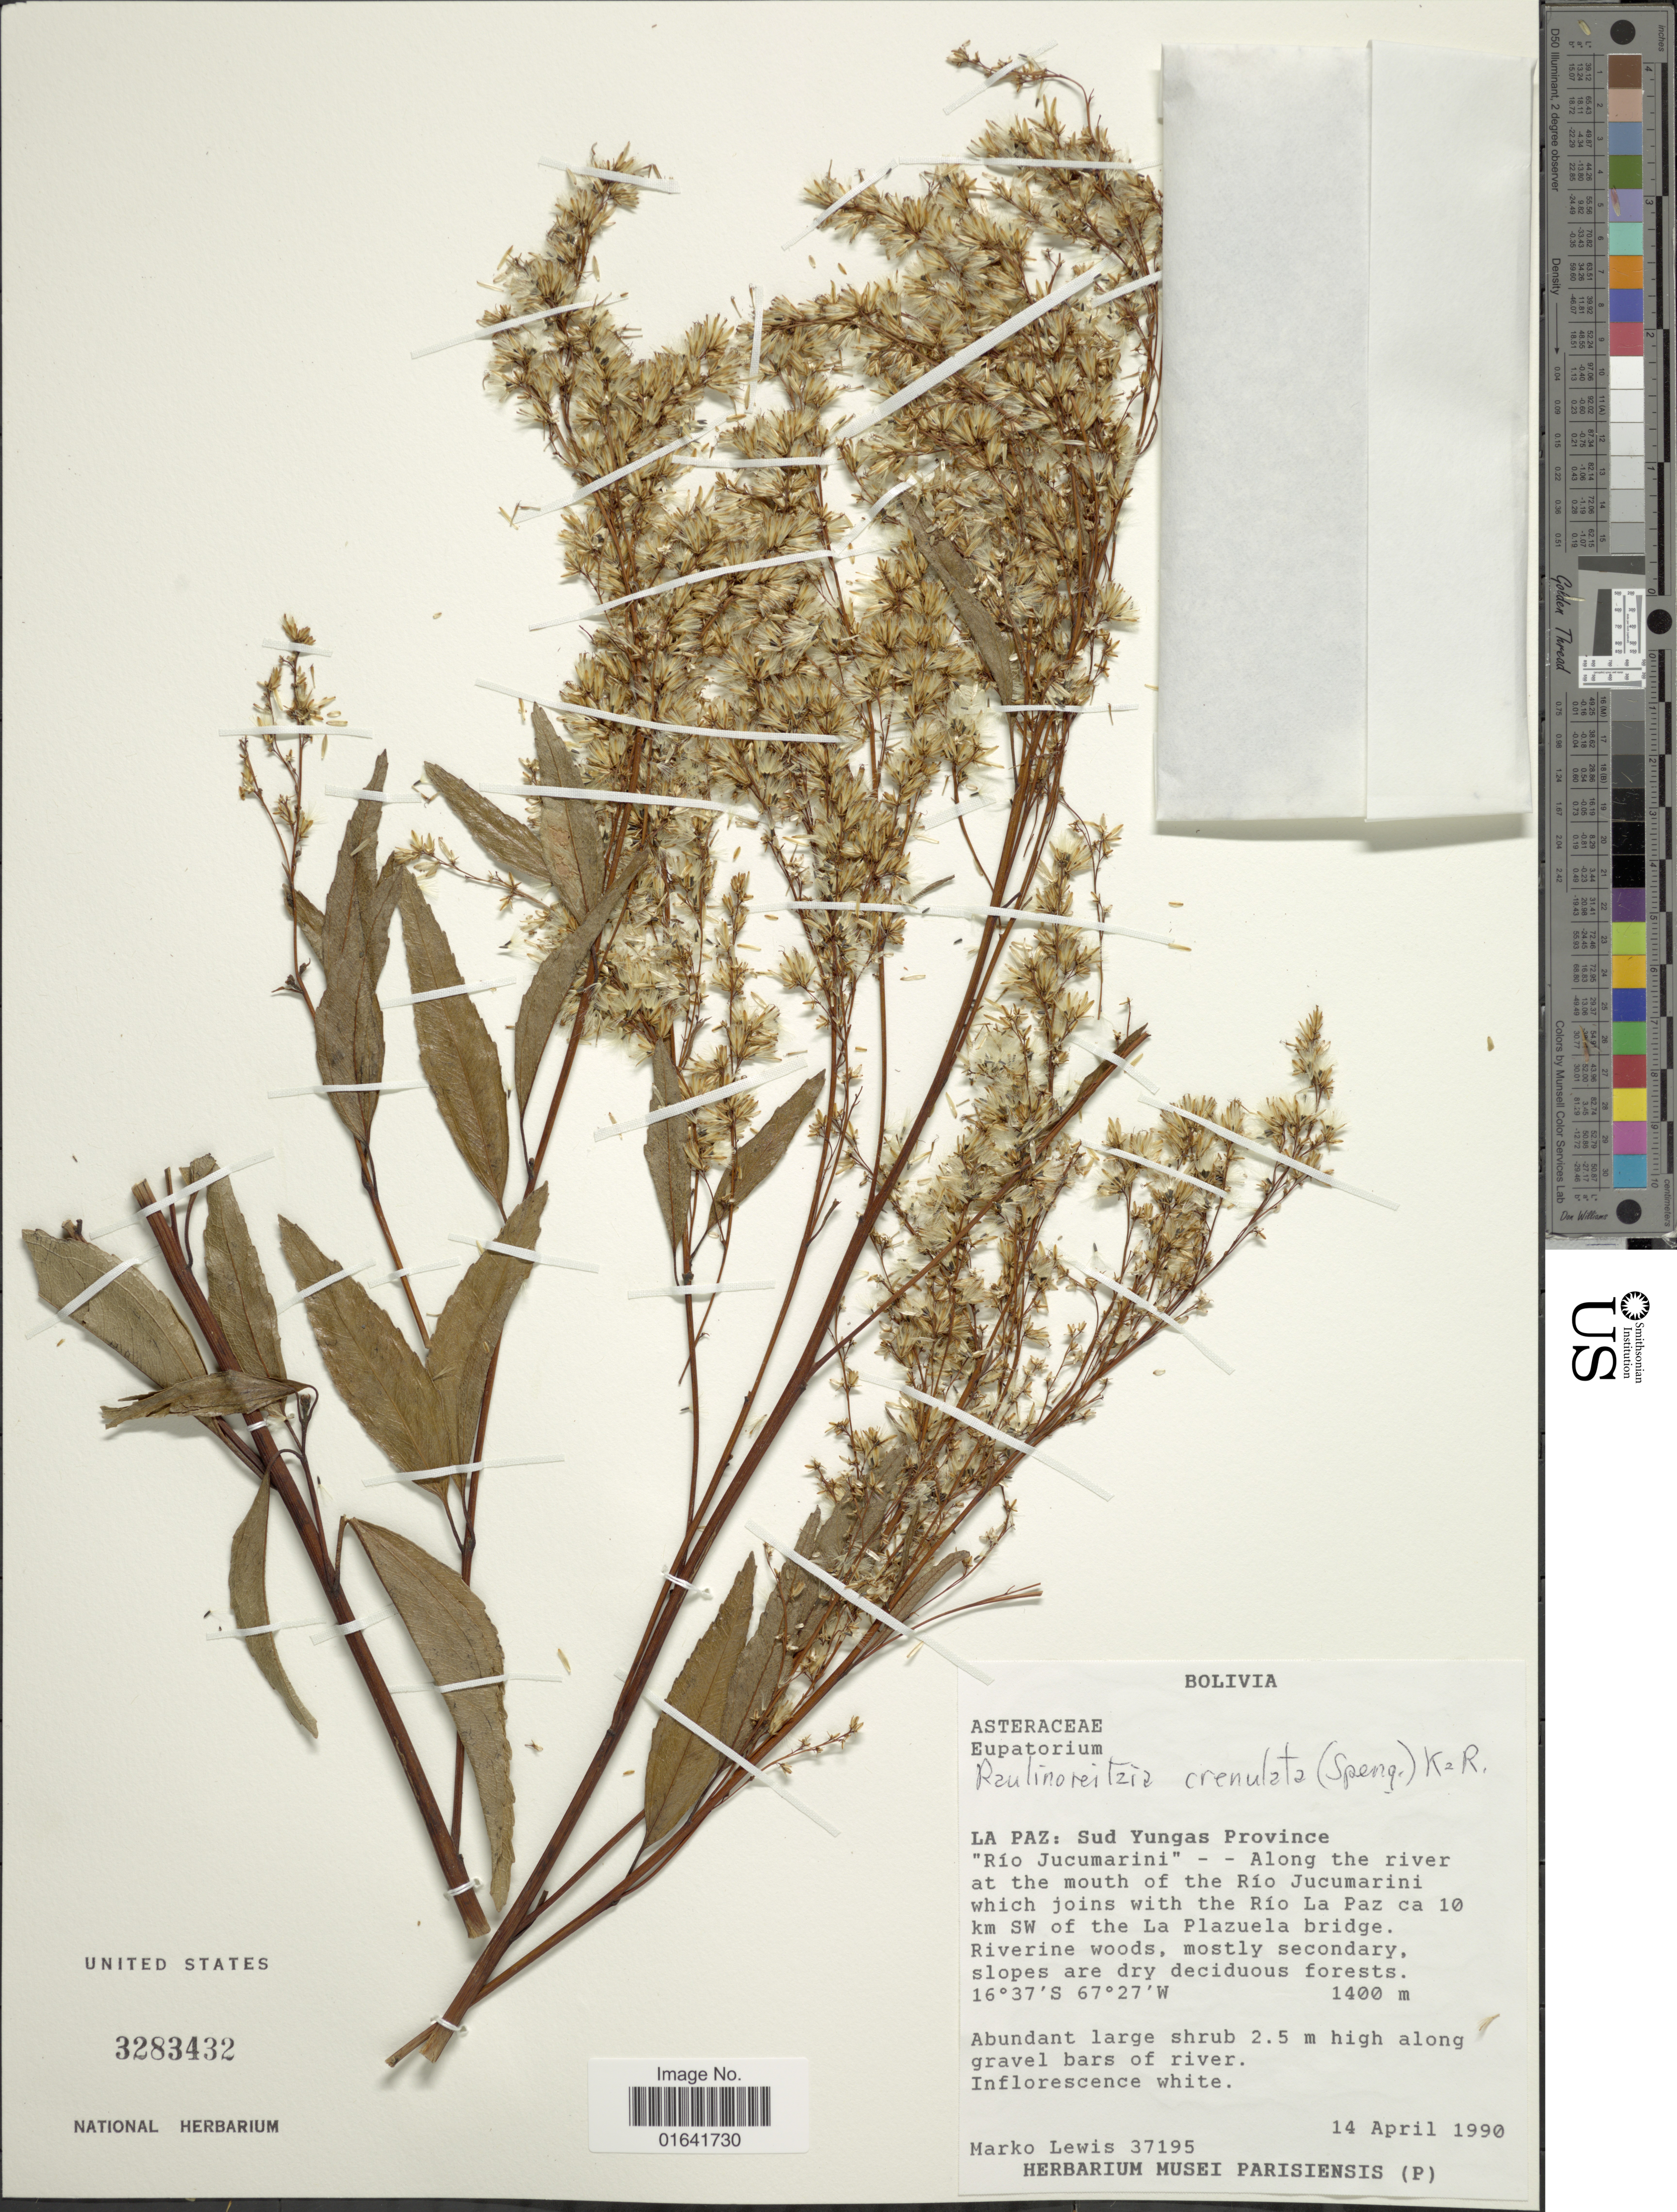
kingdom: Plantae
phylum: Tracheophyta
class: Magnoliopsida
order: Asterales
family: Asteraceae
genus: Raulinoreitzia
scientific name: Raulinoreitzia crenulata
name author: (Spreng.) R.M. King & H. Rob.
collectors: M. A. Lewis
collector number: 37195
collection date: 1990-04-14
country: Bolivia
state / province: La Paz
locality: Sud Yungas Province, "Rio Jucumarini"-along the river at the mouth of the Rio Jucumarini which joins with the Rio la Paz ca 10 km SW of the La Plazuela bridge.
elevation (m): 1400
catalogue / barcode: US 3283432